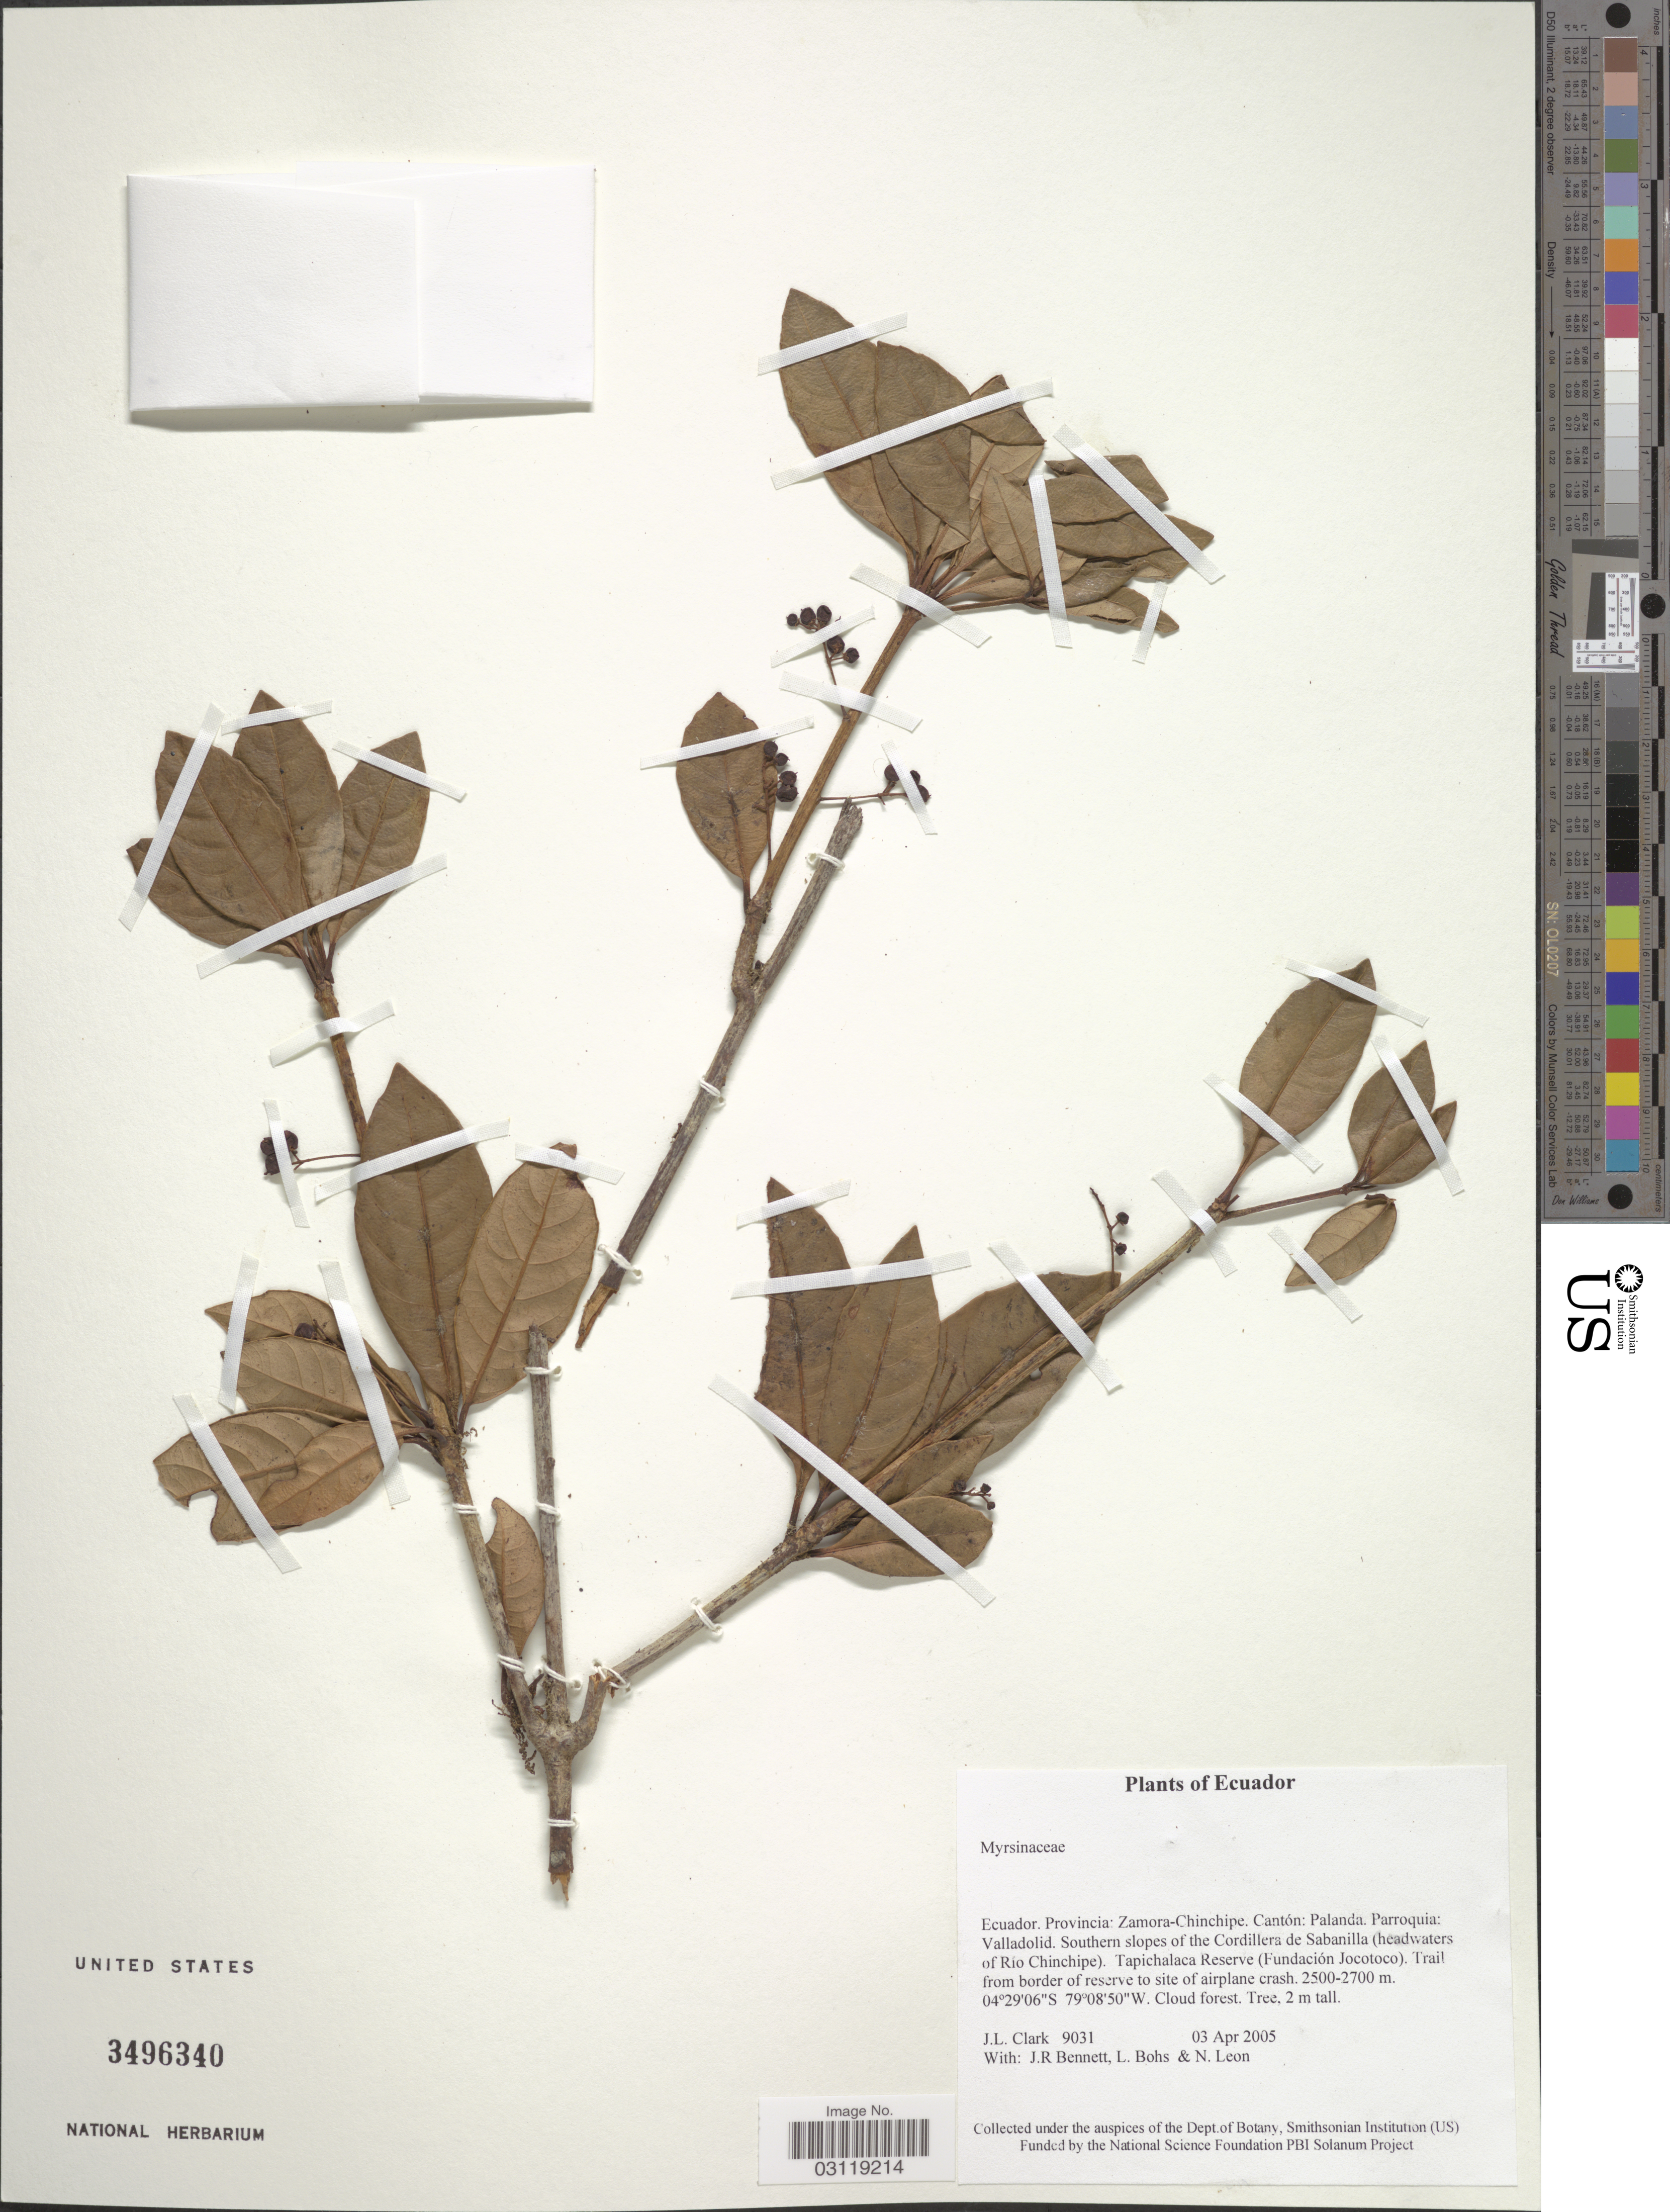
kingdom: Plantae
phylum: Tracheophyta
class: Magnoliopsida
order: Ericales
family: Primulaceae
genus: Cybianthus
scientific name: Cybianthus pastensis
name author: (Mez) G. Agostini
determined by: Pipoly, J. J.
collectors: J. L. Clark, J. R. Bennett, L. A. Bohs & N. Leon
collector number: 9031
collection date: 2005-04-03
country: Ecuador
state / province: Zamora-Chinchipe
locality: Cantón: Palanda. Parroquia: Valladolid. Southern slopes of the Cordillera de Sabanilla (headwaters of Río Chinchipe). Tapichalaca Reserve (Fundación Jocotoco). Trail from border of reserve to site of airplane crash.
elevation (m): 2500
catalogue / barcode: US 3496340